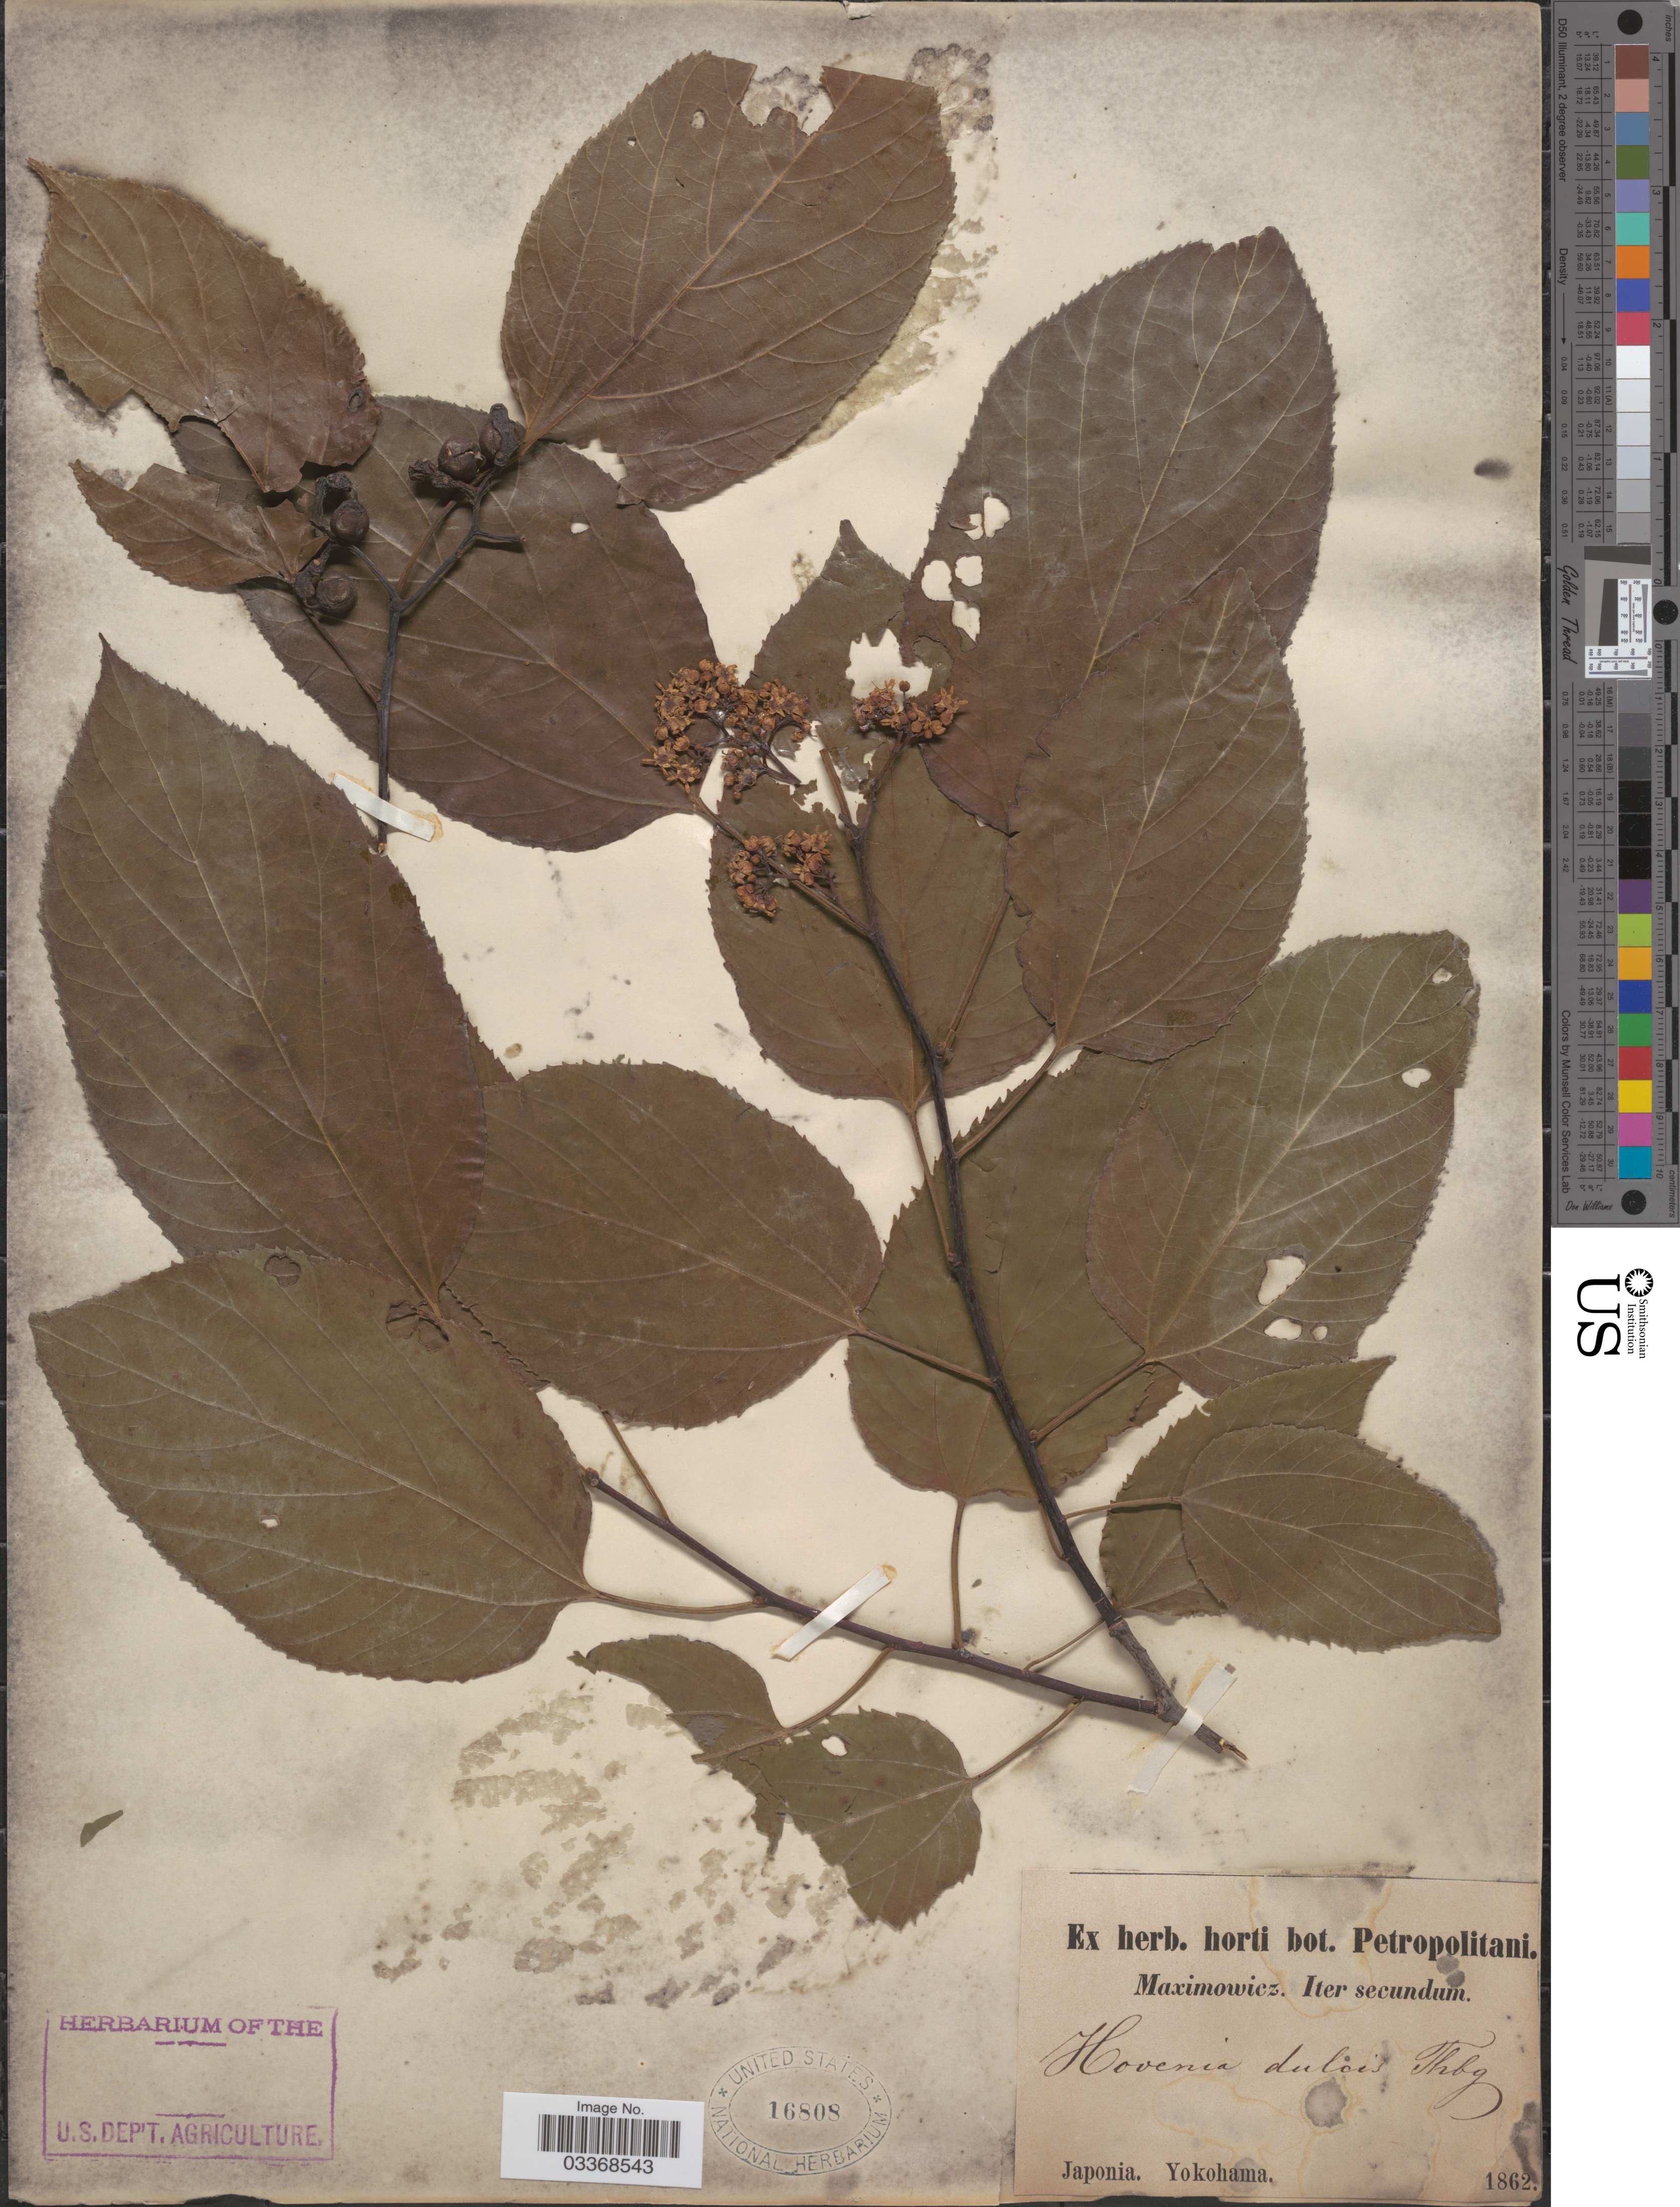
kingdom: Plantae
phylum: Tracheophyta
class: Magnoliopsida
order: Rosales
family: Rhamnaceae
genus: Hovenia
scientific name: Hovenia dulcis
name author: Thunb.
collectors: Maximowicz, --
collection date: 1862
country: Japan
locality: Yokohama.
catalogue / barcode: US 16808